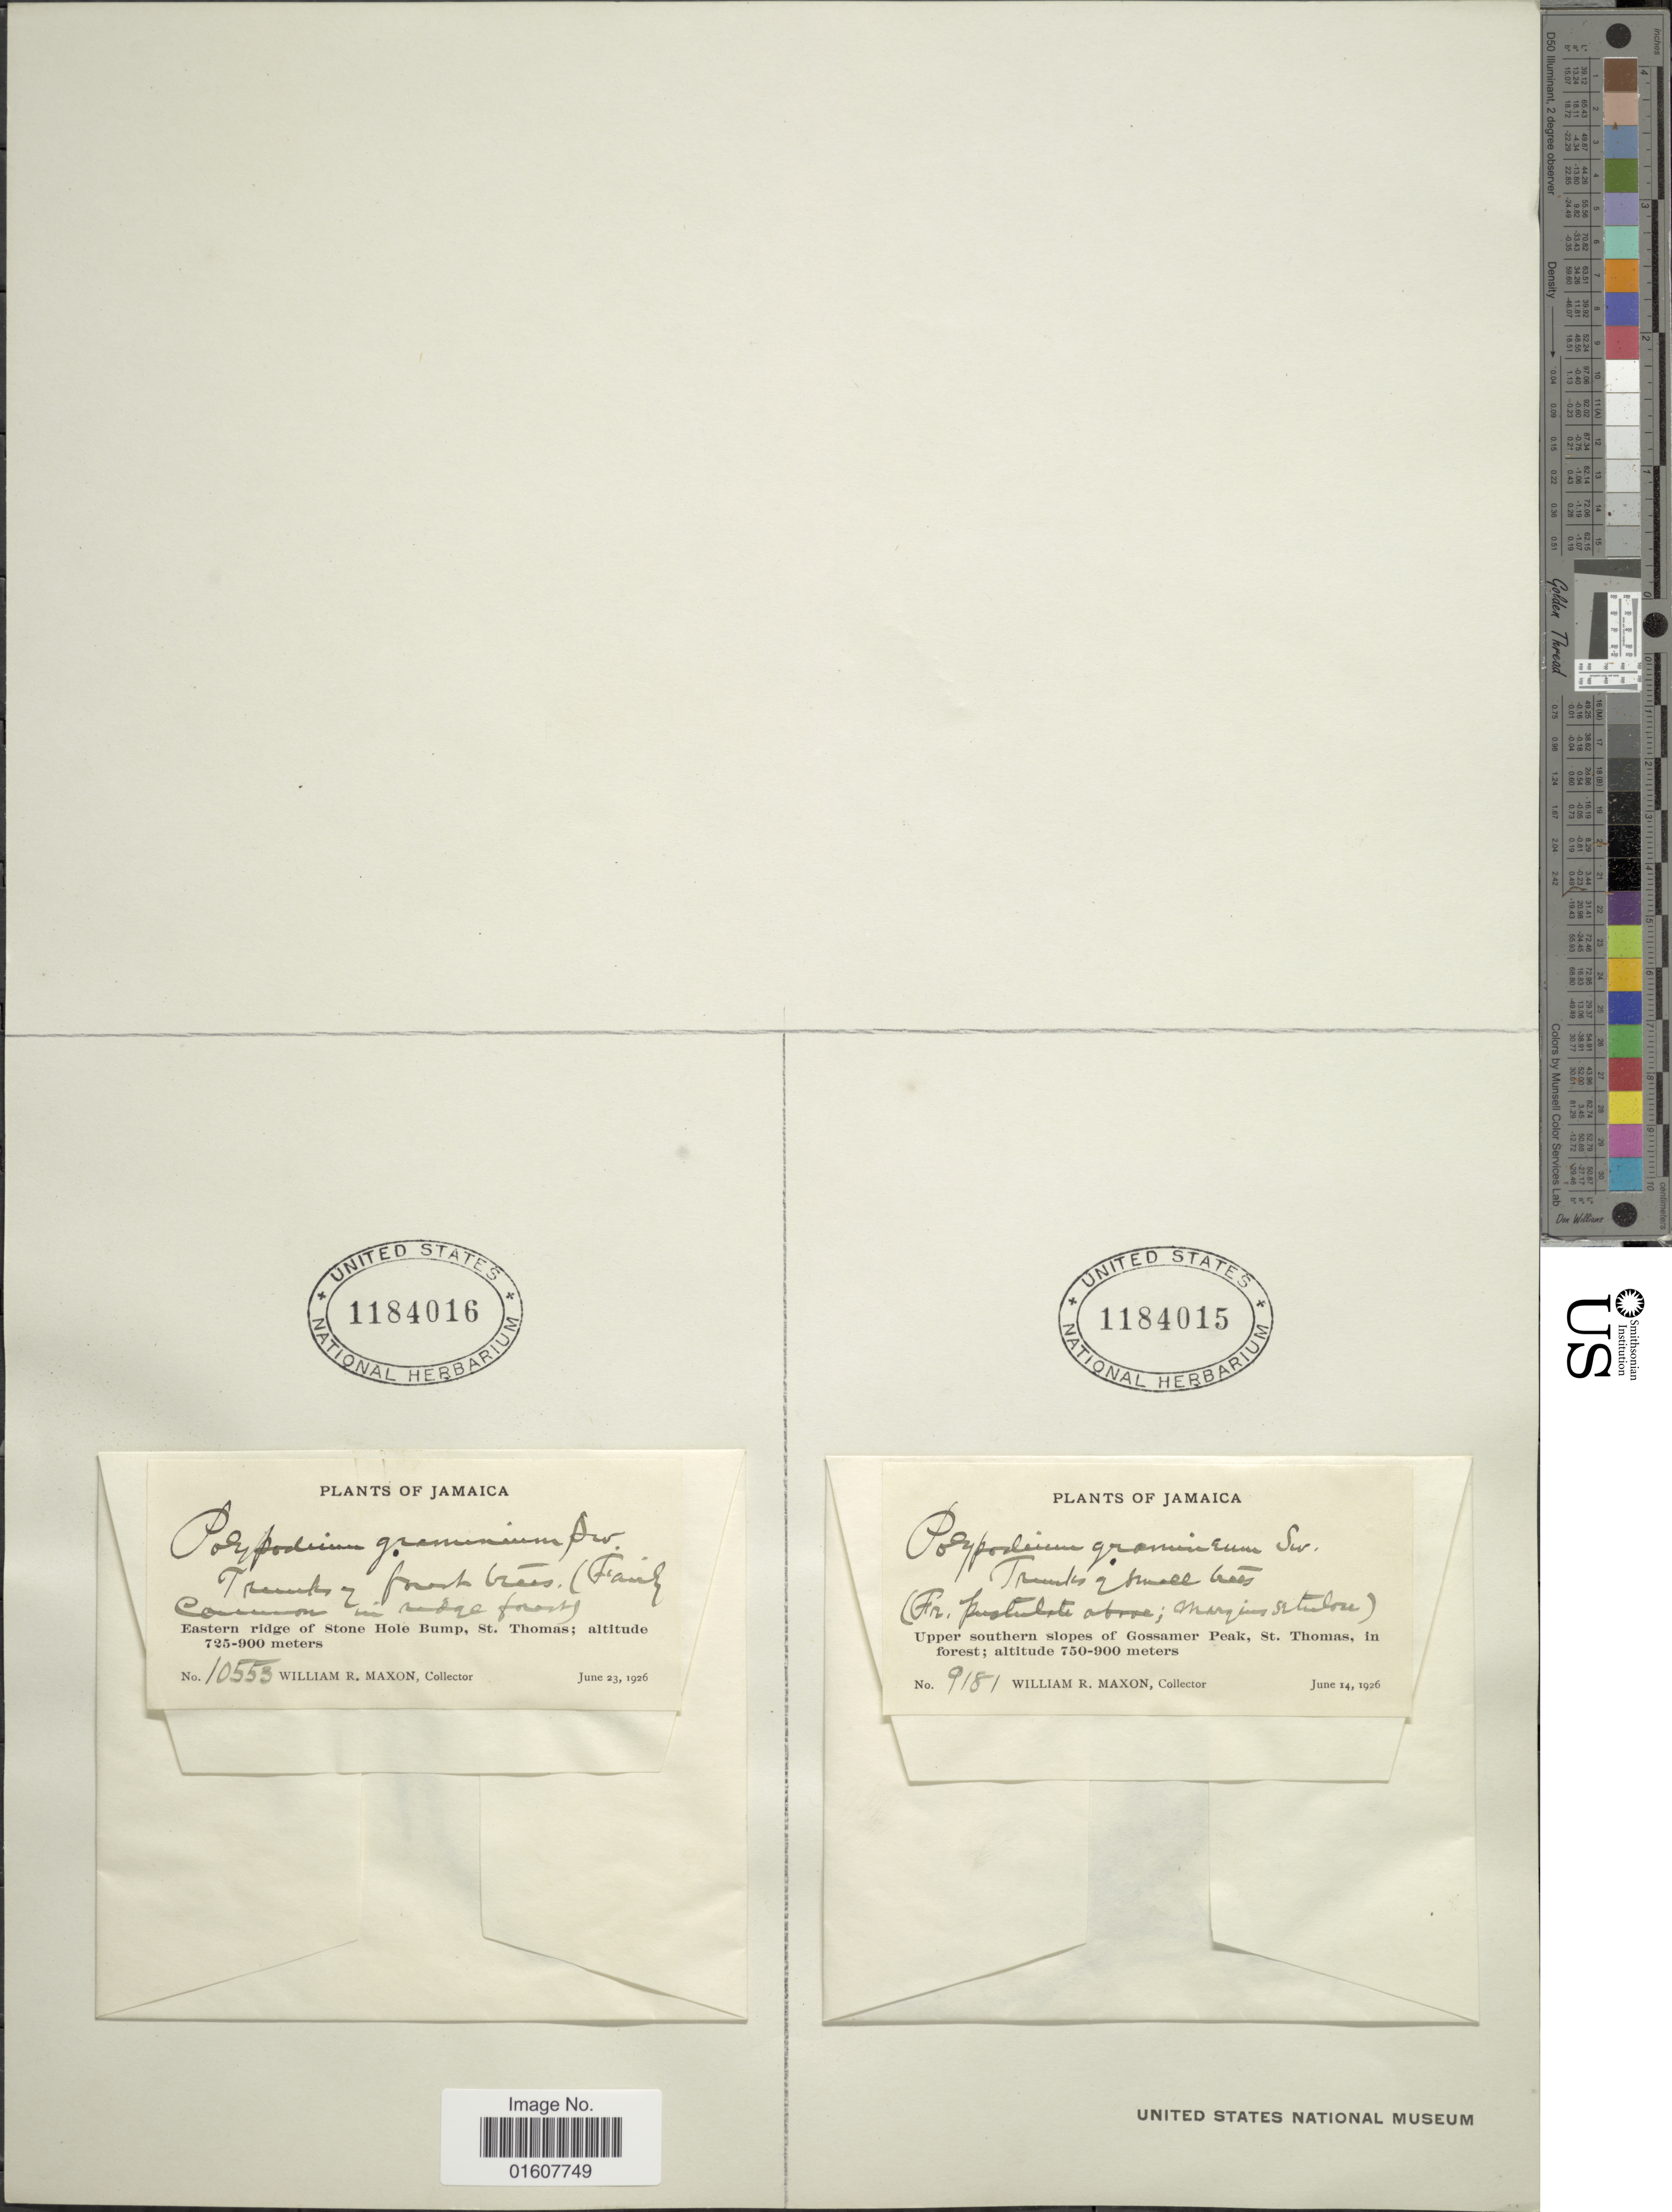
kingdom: Plantae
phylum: Tracheophyta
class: Polypodiopsida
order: Polypodiales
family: Polypodiaceae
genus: Lomaphlebia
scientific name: Lomaphlebia linearis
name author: (Sw.) J. Sm.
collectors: W. R. Maxon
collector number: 9181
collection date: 1926-06-14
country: Jamaica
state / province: Saint Thomas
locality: Upper southern slopes of Gossamer Peak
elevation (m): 750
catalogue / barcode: US 1184015-2